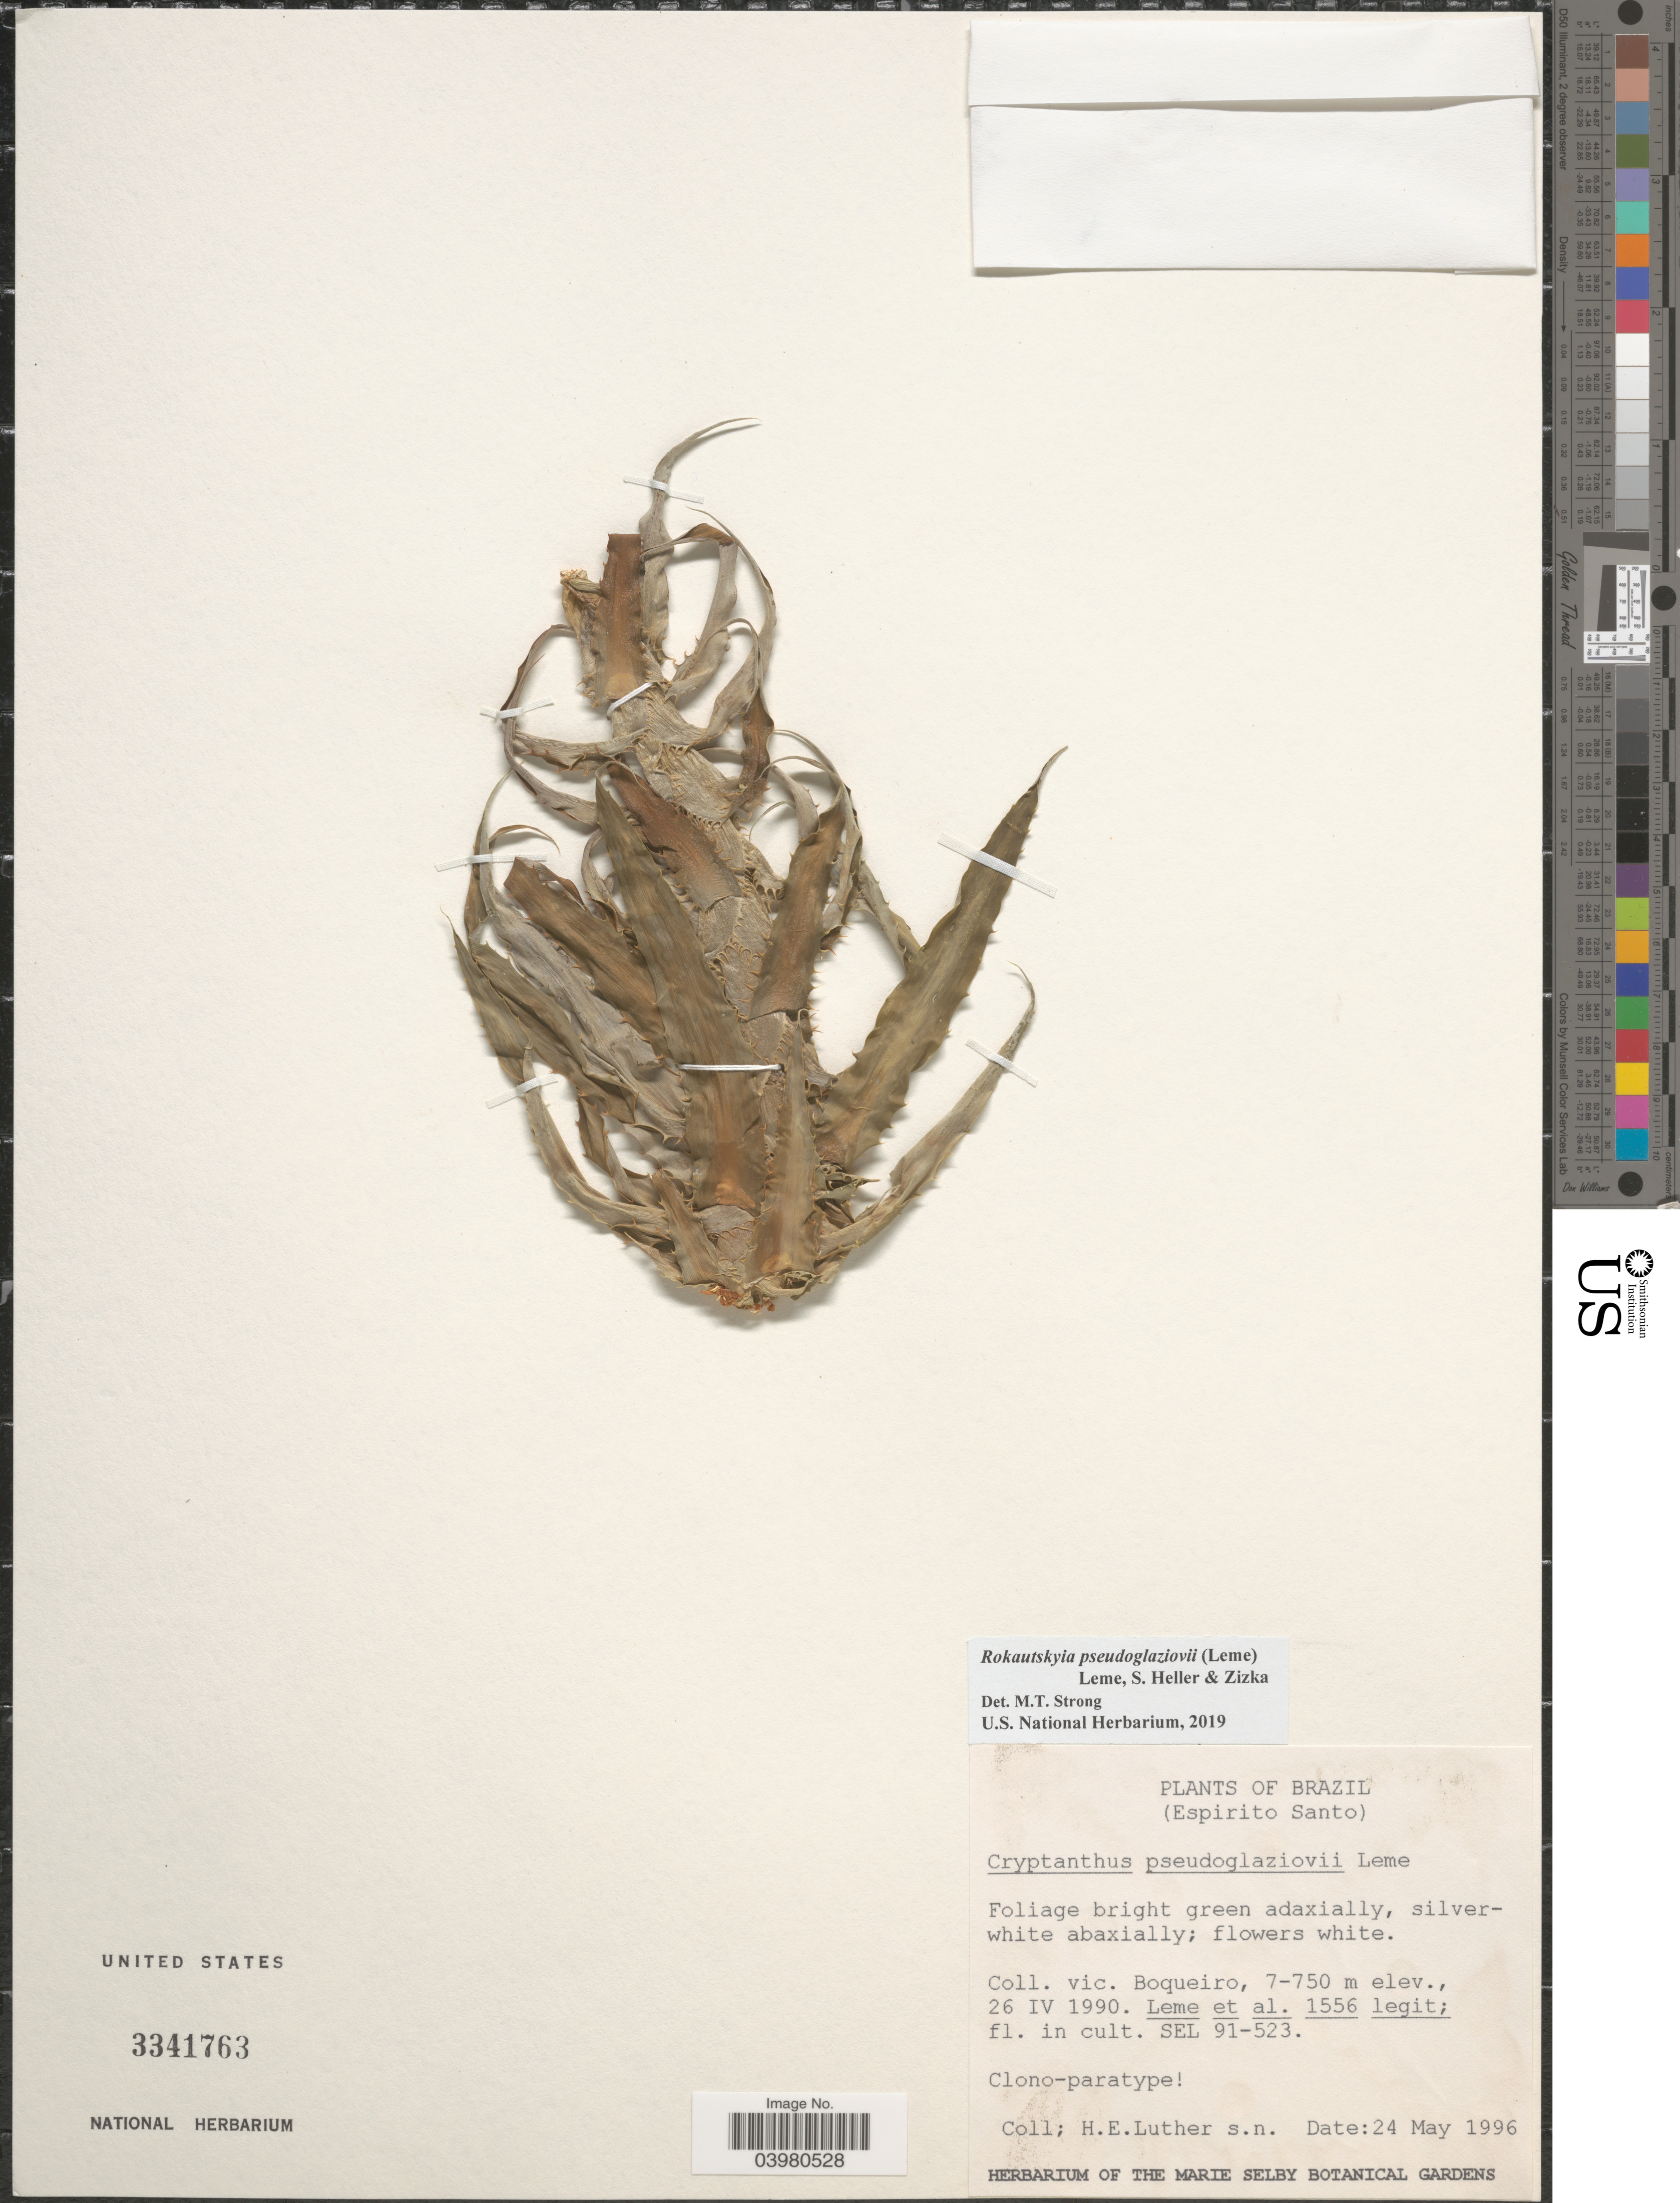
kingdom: Plantae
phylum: Tracheophyta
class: Liliopsida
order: Poales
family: Bromeliaceae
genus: Rokautskyia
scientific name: Rokautskyia pseudoglaziovii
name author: (Leme) Leme et al.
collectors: Hans E. Luther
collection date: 1996-05-24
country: United States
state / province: Florida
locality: SEL 91-523. The Marie Selby Botanical Gardens.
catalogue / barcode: US 3341763